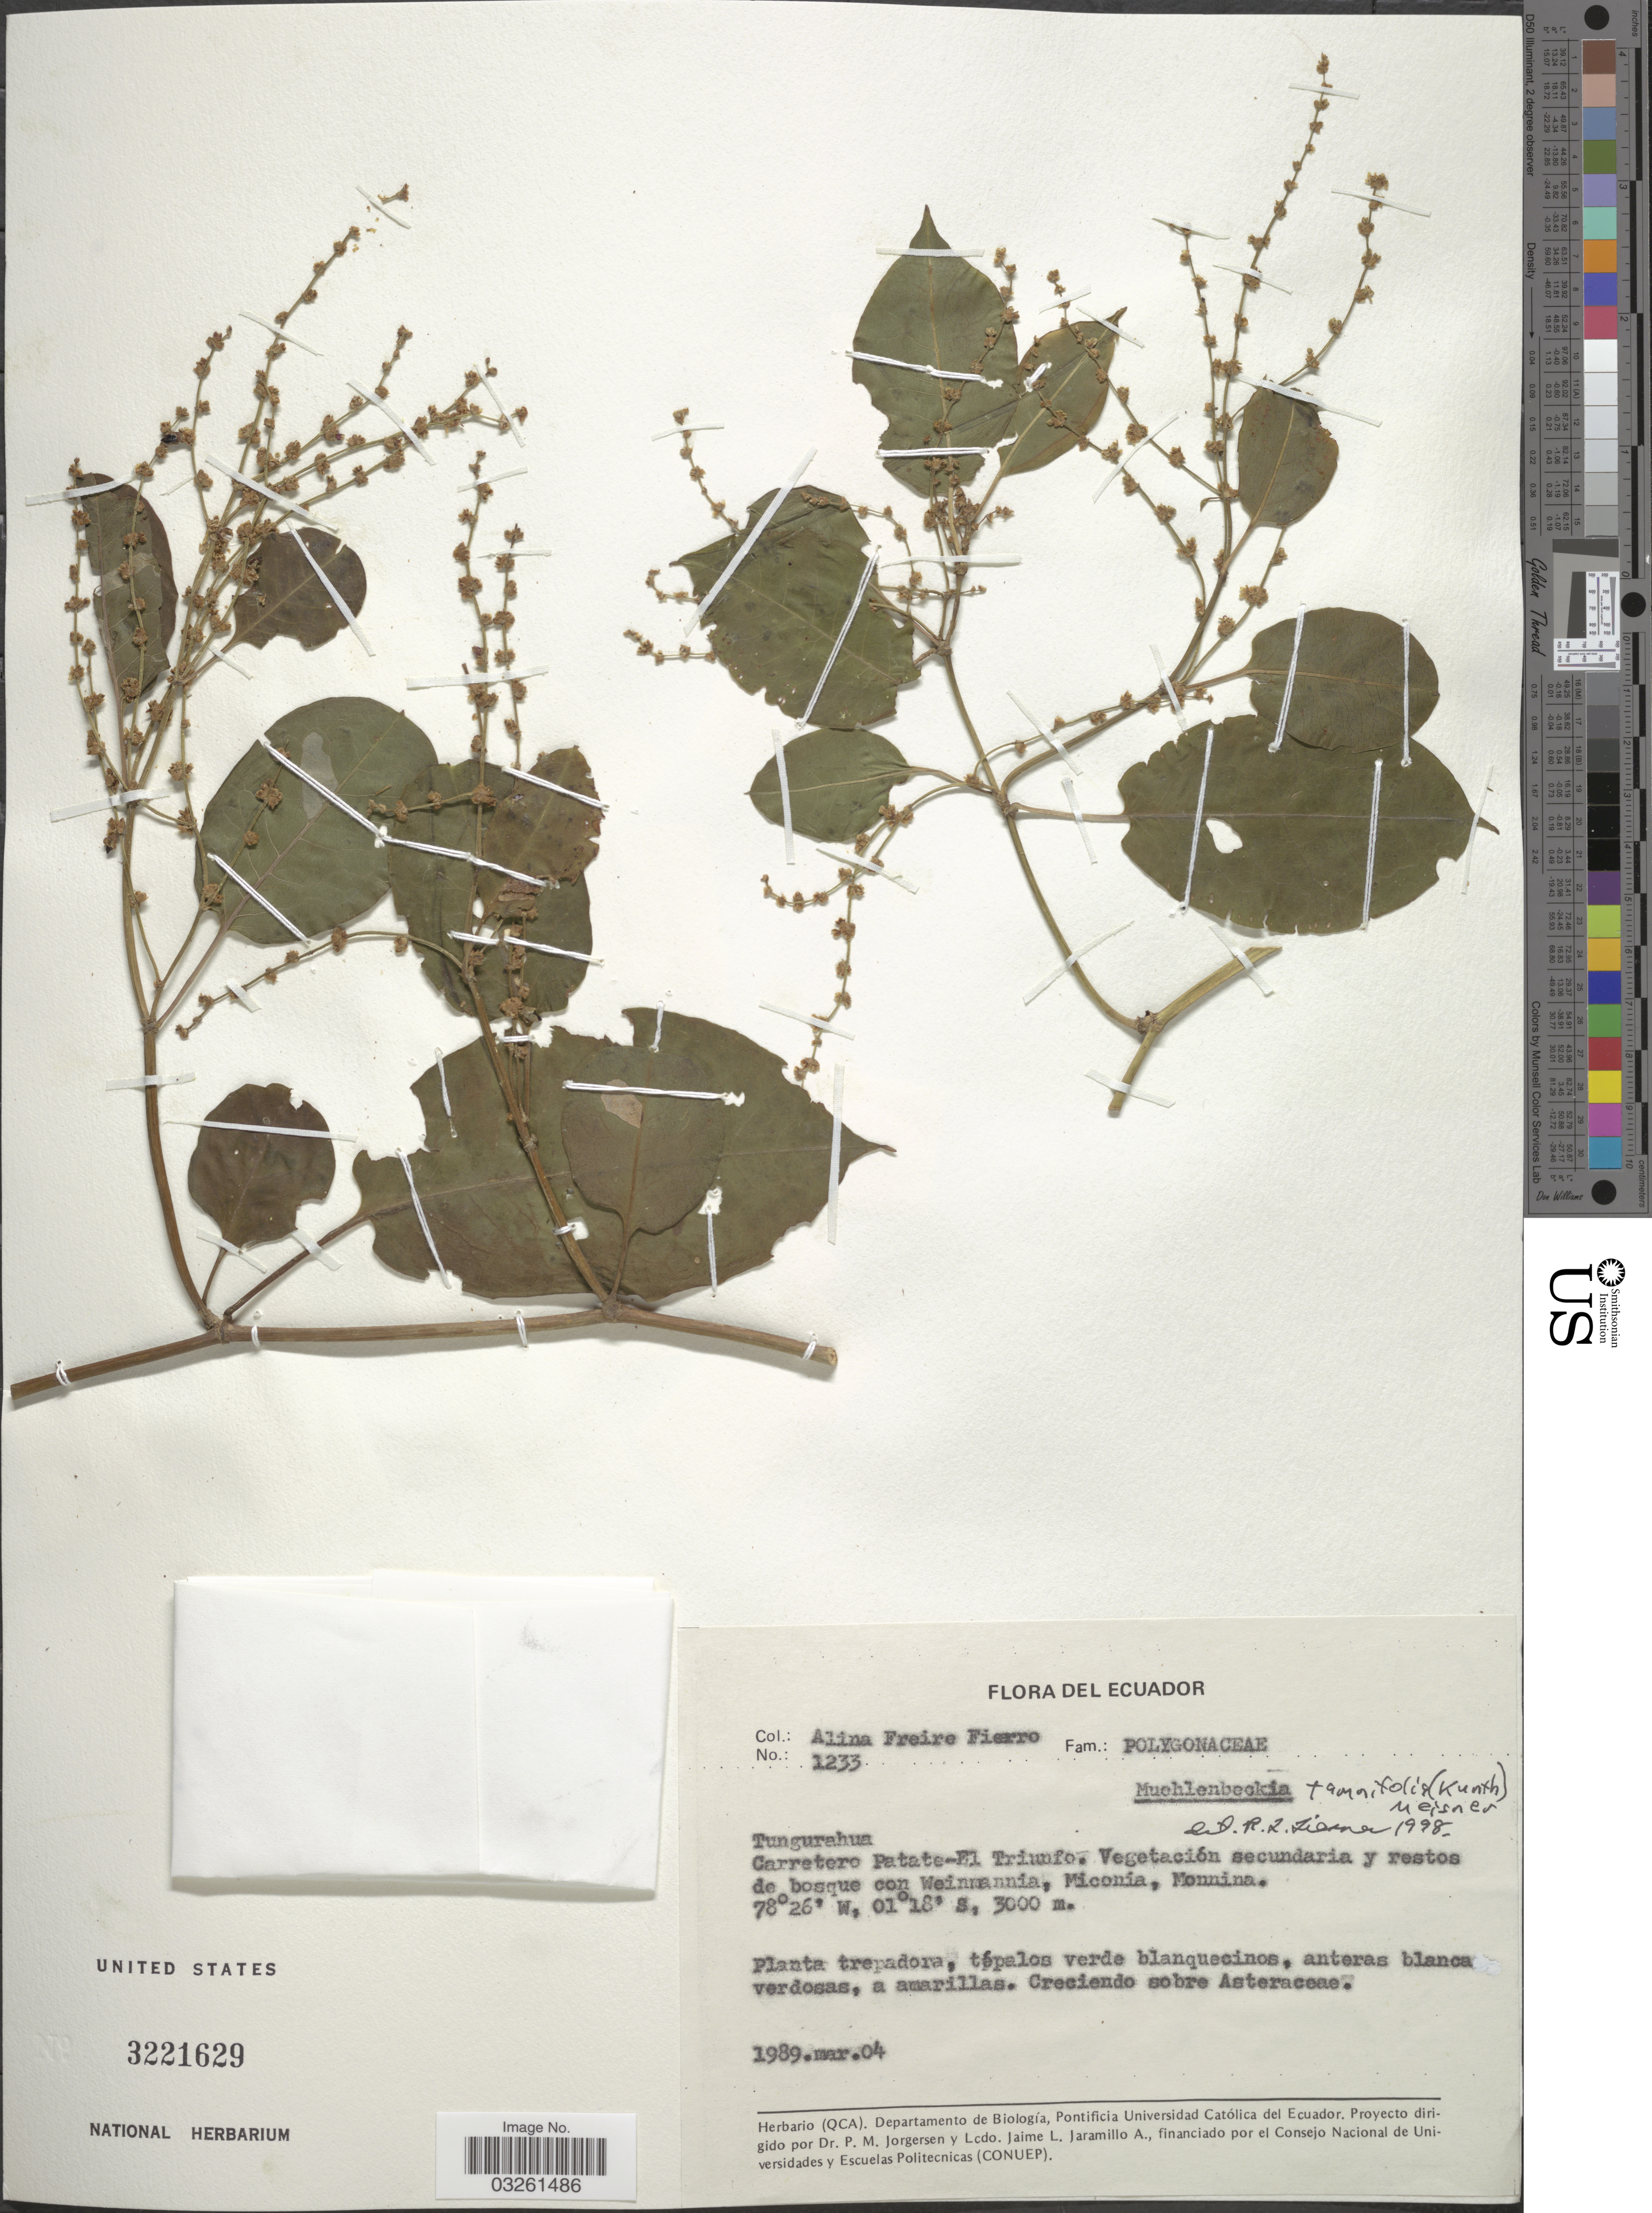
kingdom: Plantae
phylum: Tracheophyta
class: Magnoliopsida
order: Caryophyllales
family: Polygonaceae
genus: Muehlenbeckia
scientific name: Muehlenbeckia tamnifolia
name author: (Kunth) Meisn.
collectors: A. Freire-Fierro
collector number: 1233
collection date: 1989-03-04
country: Ecuador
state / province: Tungurahua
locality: Carretero Patate-El Triunfo. Vegetación secundaria y restos de bosque con Weinmannia, Miconia, Monnina.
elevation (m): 3000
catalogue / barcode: US 3221629